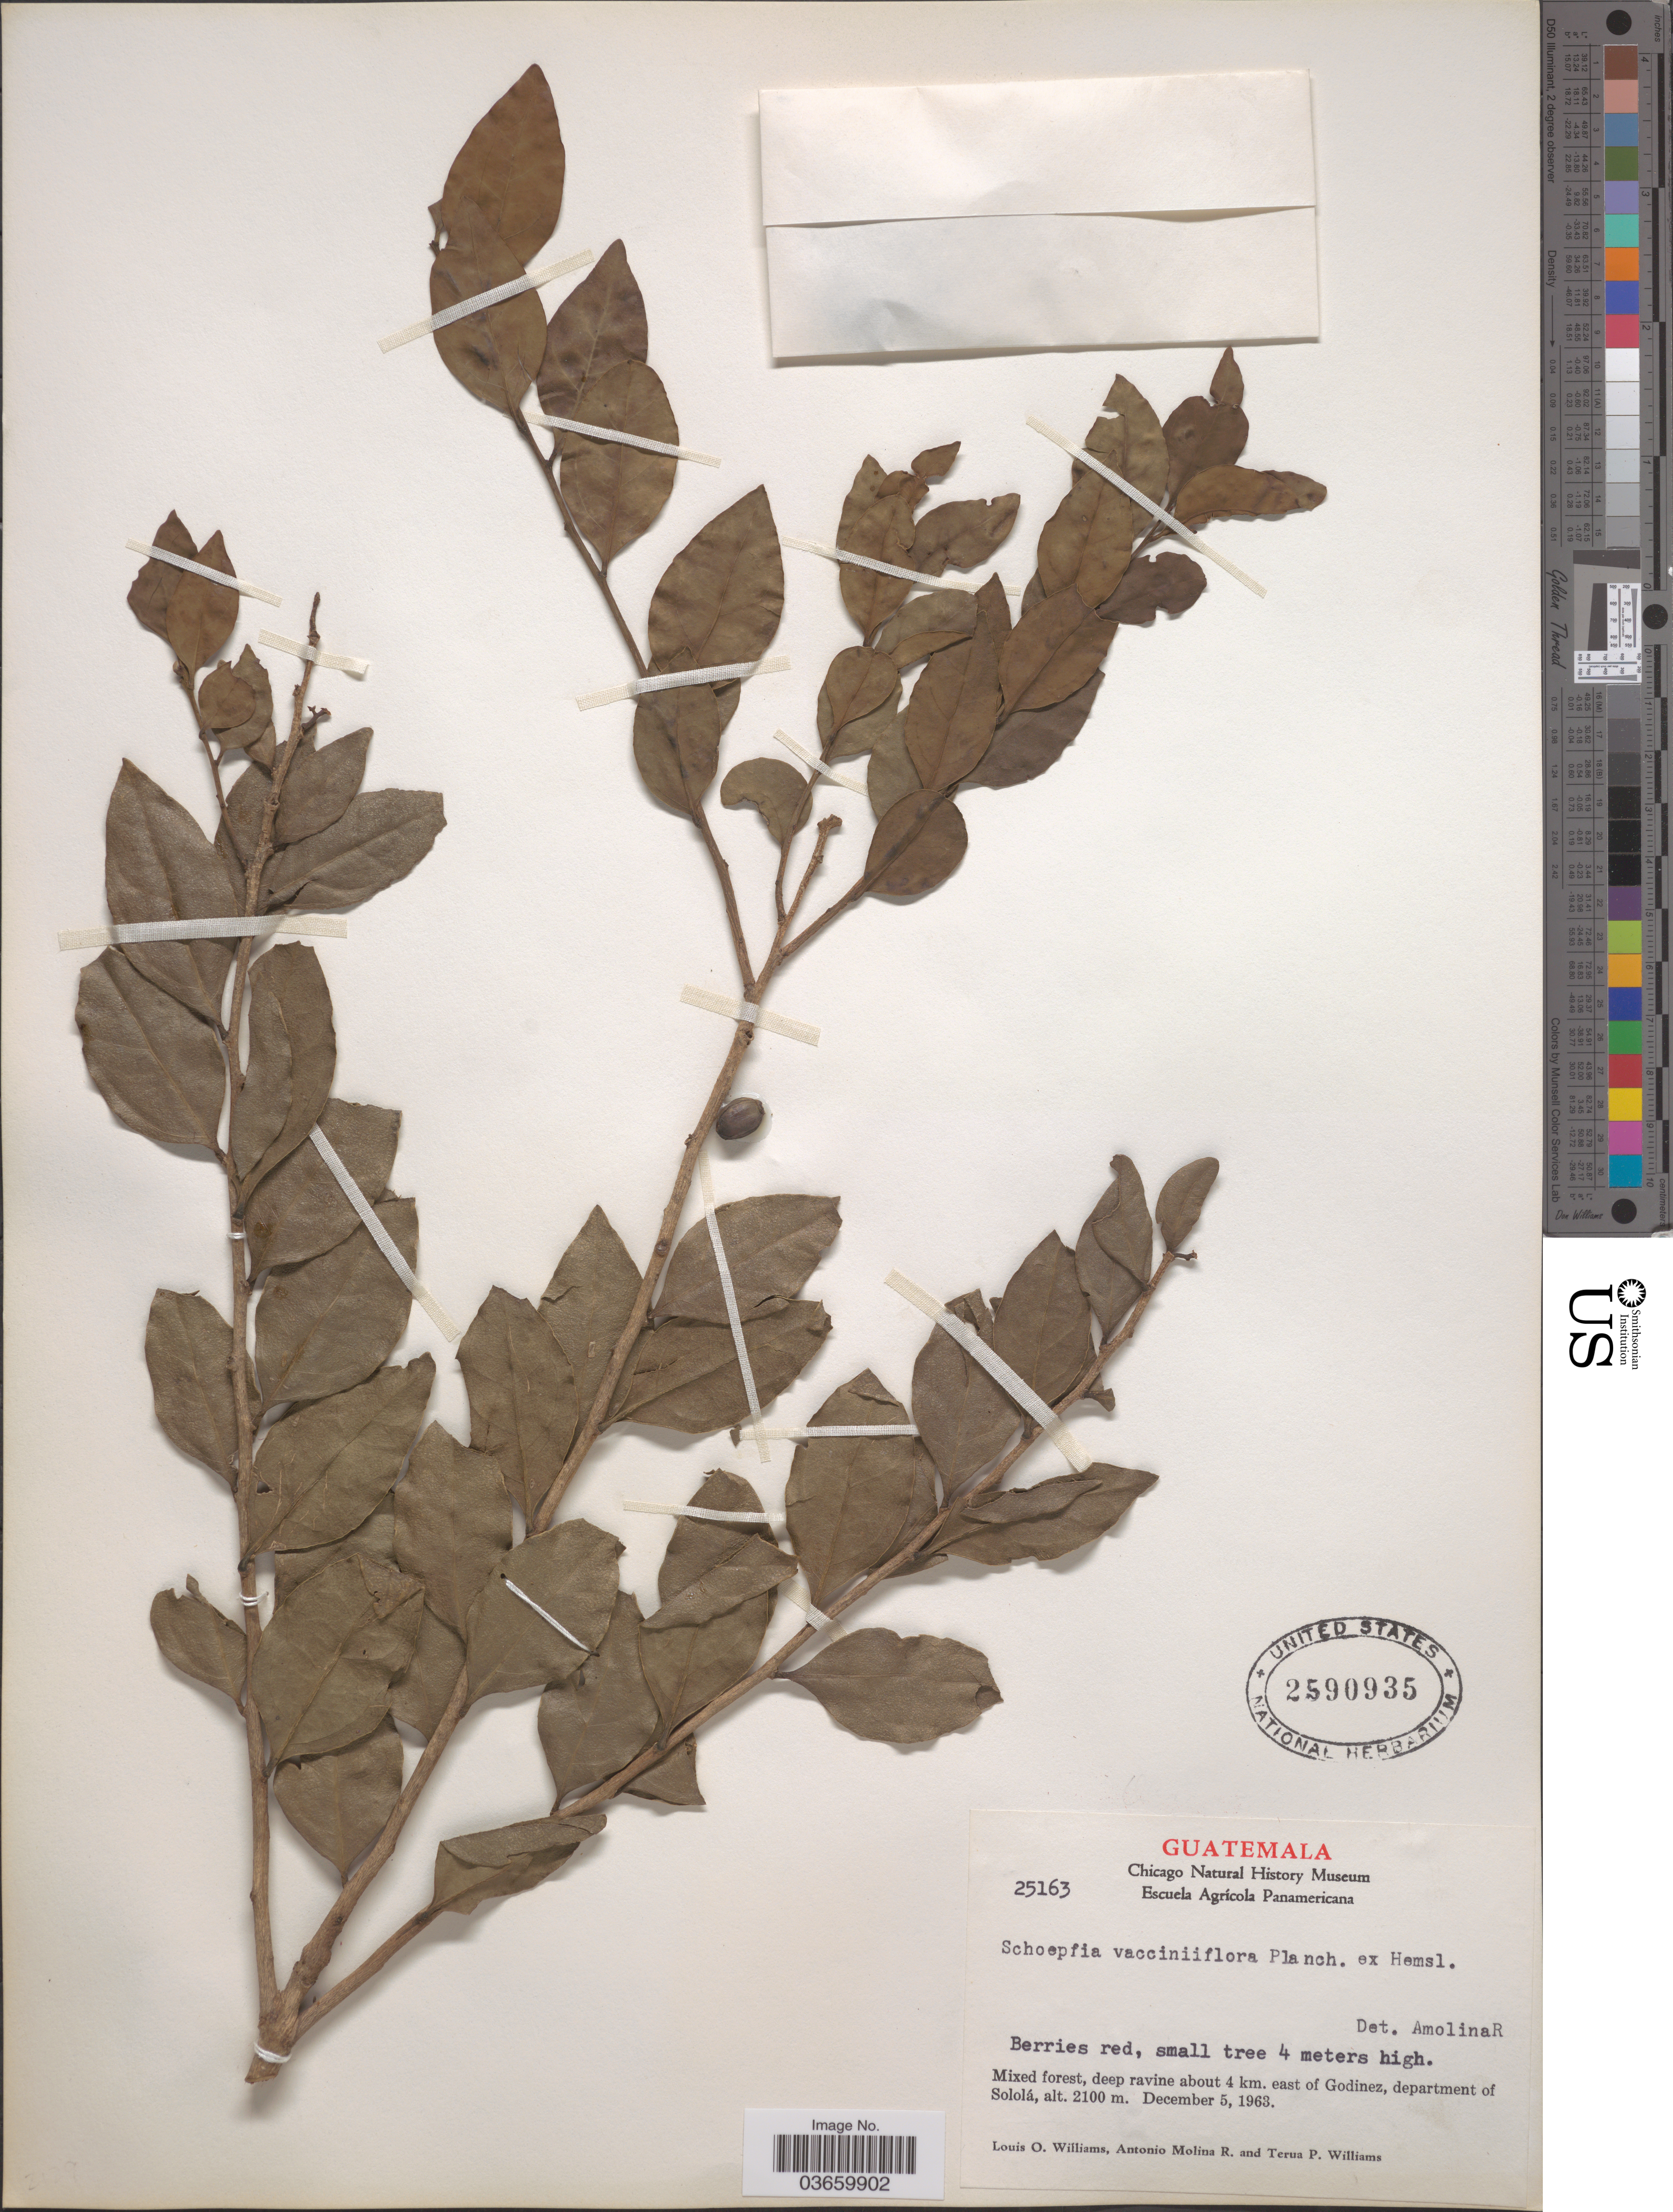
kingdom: Plantae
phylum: Tracheophyta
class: Magnoliopsida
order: Santalales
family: Schoepfiaceae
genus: Schoepfia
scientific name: Schoepfia vacciniiflora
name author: Planch. ex Hemsl.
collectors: L. O. Williams, A. Molina R. & T. Williams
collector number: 25163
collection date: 1963-12-05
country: Guatemala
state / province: Sololá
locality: Mixed forest, deep ravine about 4 km. east of Godinez, department of Sololá.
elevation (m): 2100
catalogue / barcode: US 2590935